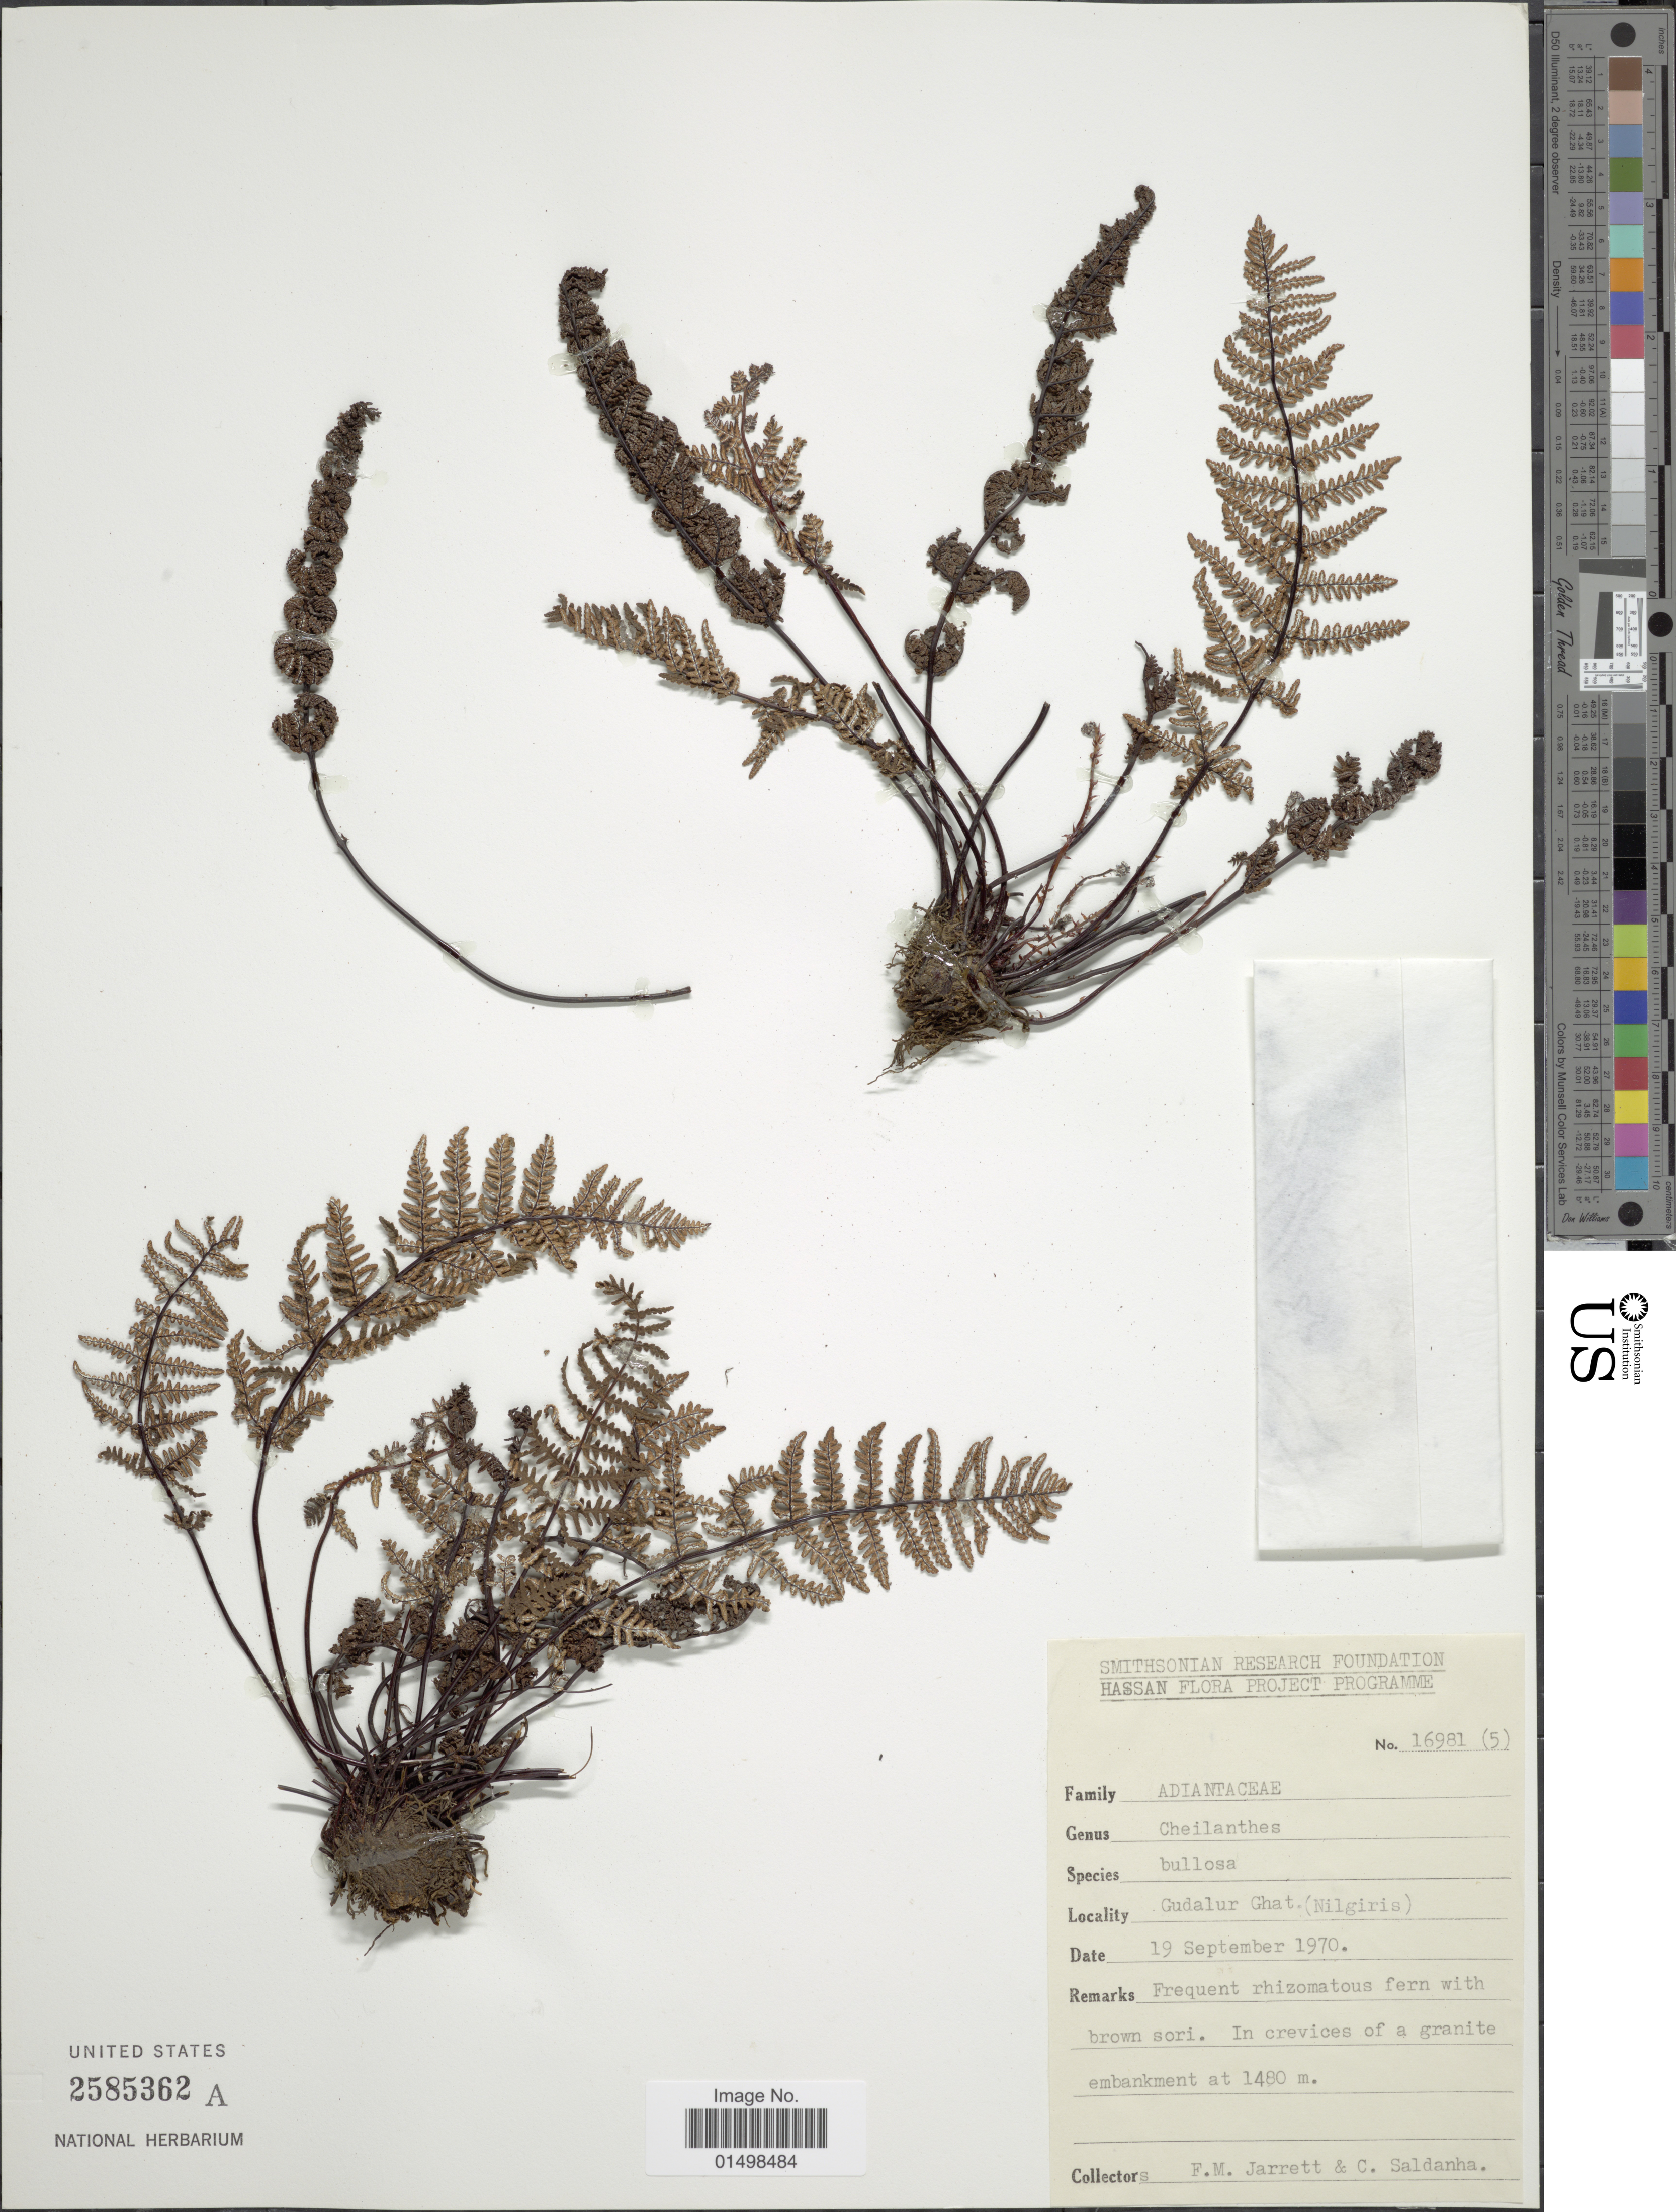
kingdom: Plantae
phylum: Tracheophyta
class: Polypodiopsida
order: Polypodiales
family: Pteridaceae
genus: Aleuritopteris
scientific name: Aleuritopteris bullosa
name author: (Kunze) Ching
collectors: F. M. Jarrett & C. Saldanha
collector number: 16981 (5)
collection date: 1970-09-19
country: India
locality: Gudalur Ghat (Nilgiris)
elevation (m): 1480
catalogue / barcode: US 2585362A